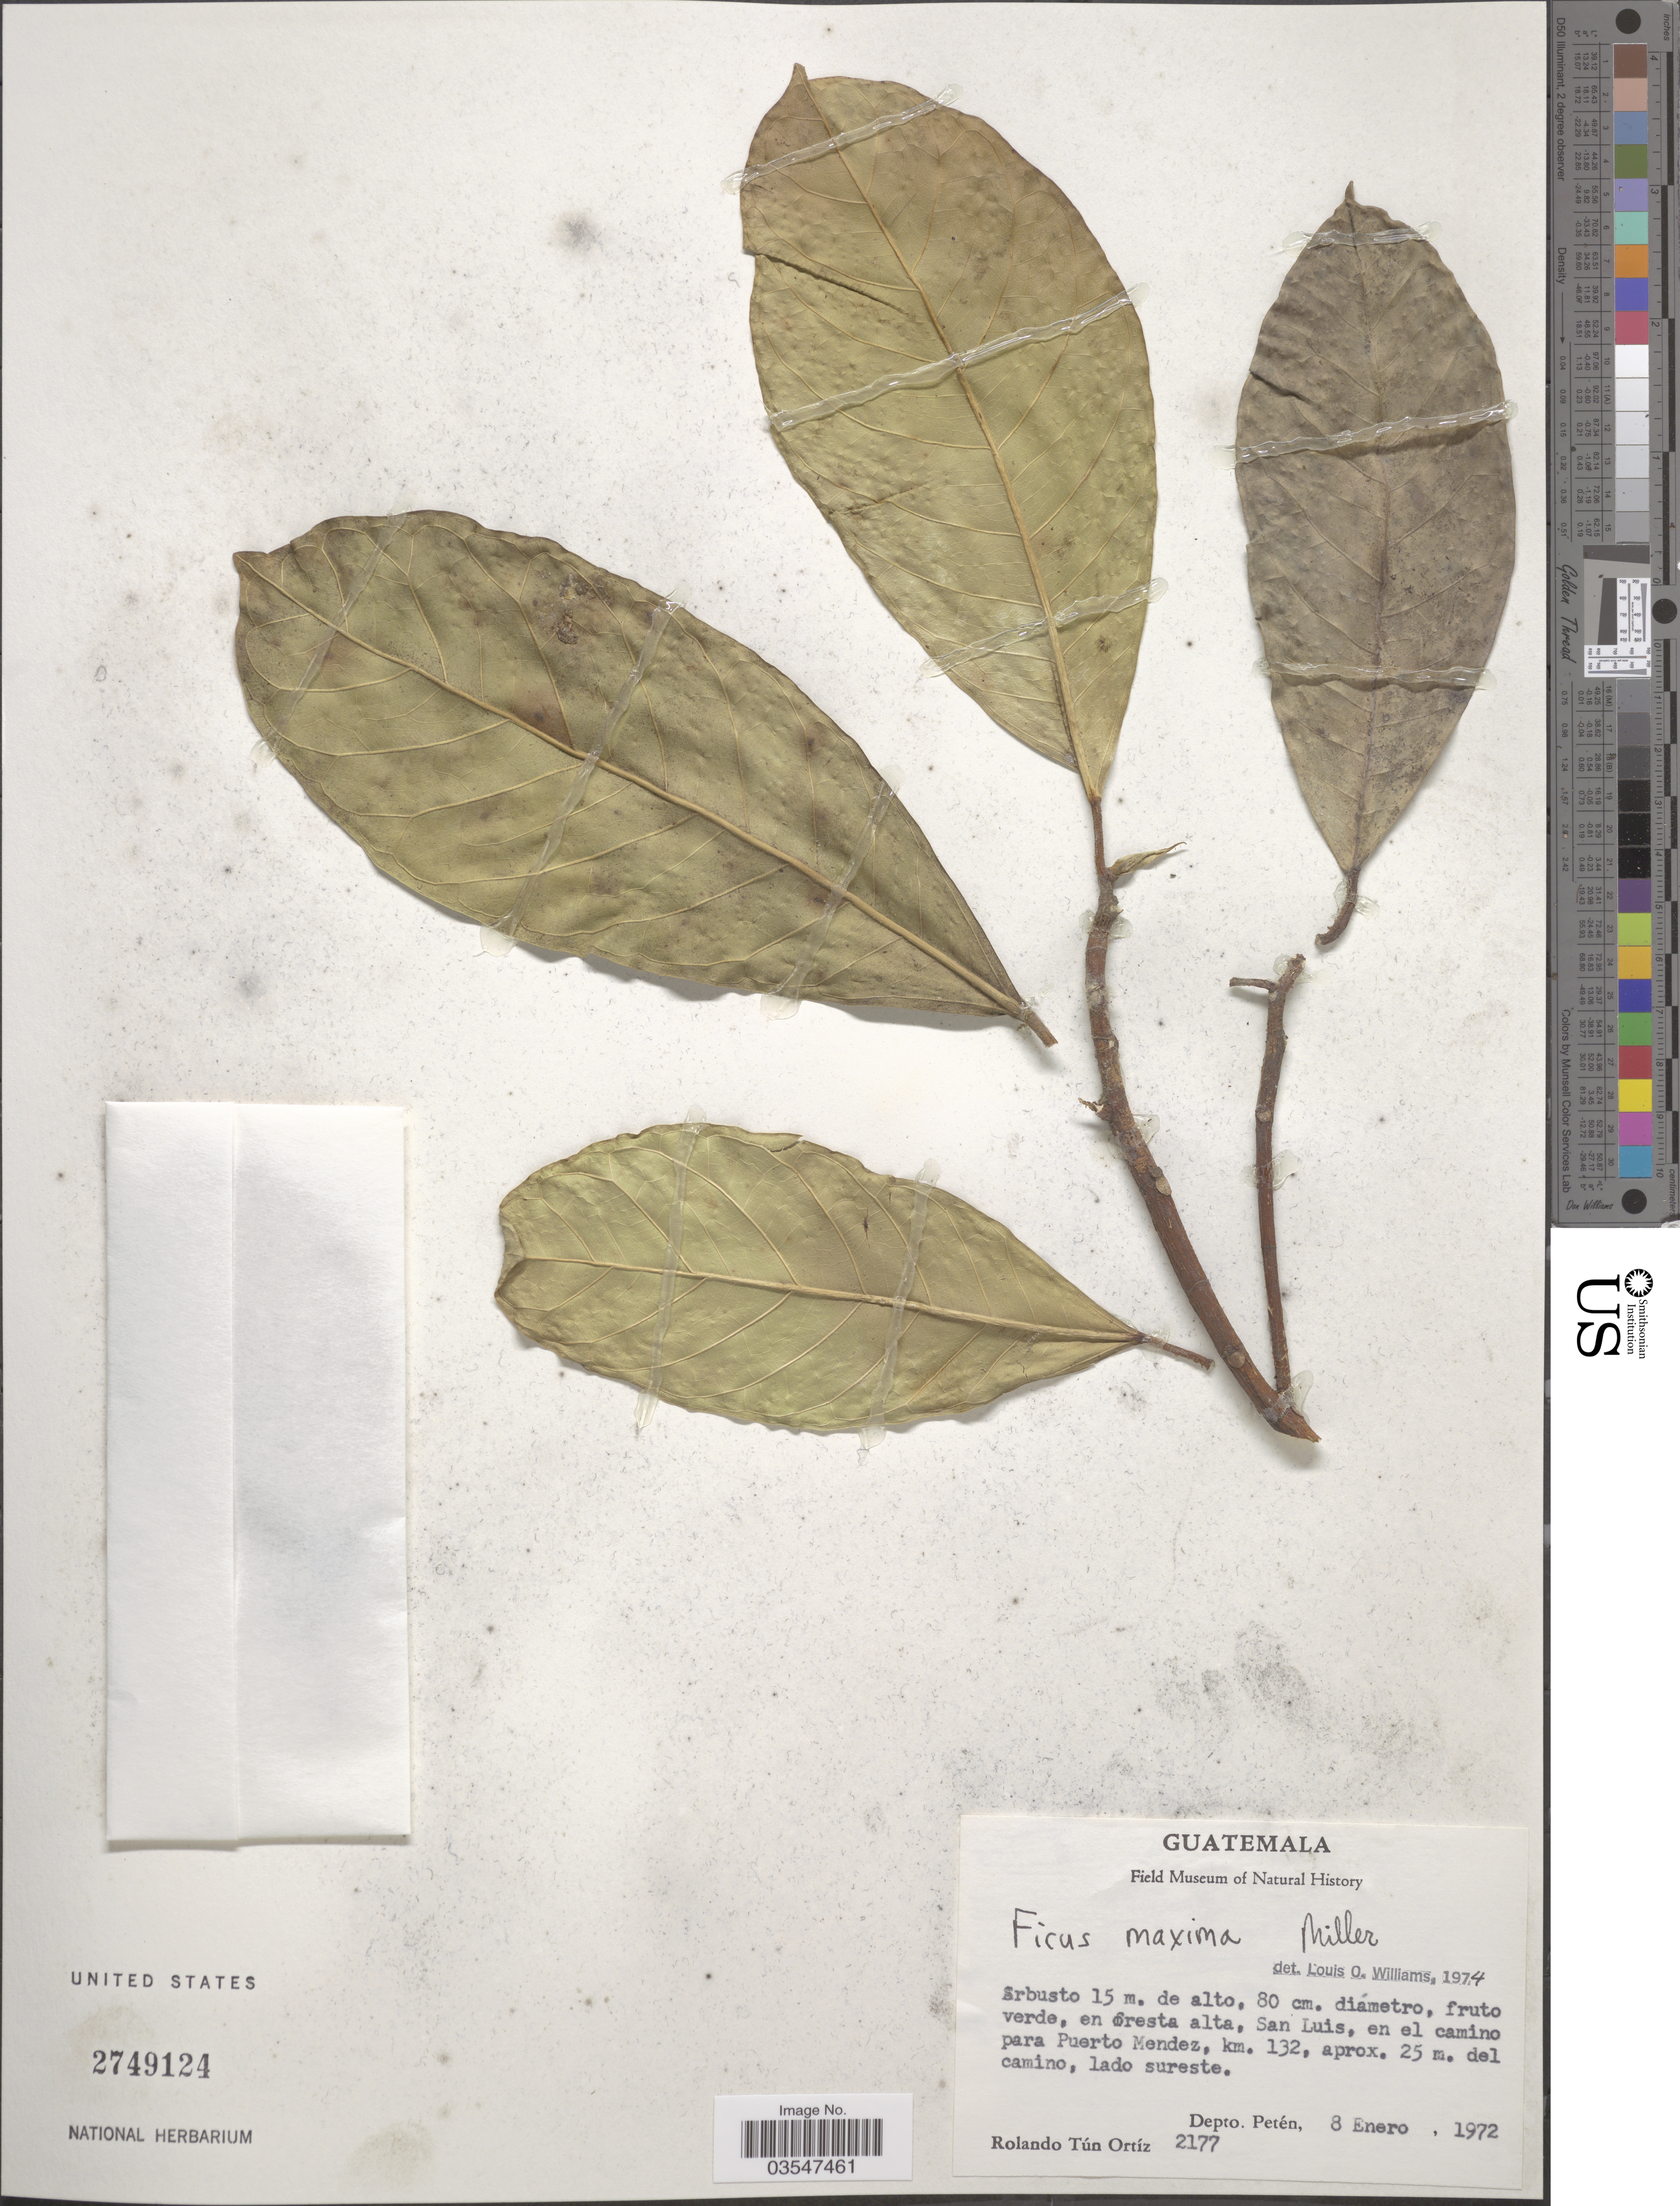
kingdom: Plantae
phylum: Tracheophyta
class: Magnoliopsida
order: Rosales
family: Moraceae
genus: Ficus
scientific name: Ficus maxima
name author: Mill.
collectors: R. T. Ortíz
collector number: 2177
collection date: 1972-01-08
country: Guatemala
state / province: El Peten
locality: San Luis, en el camino para Puerto Mendez, km. 132, aprox. 25 m. del camino, lado sureste. Depto. Petén.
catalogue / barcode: US 2749124